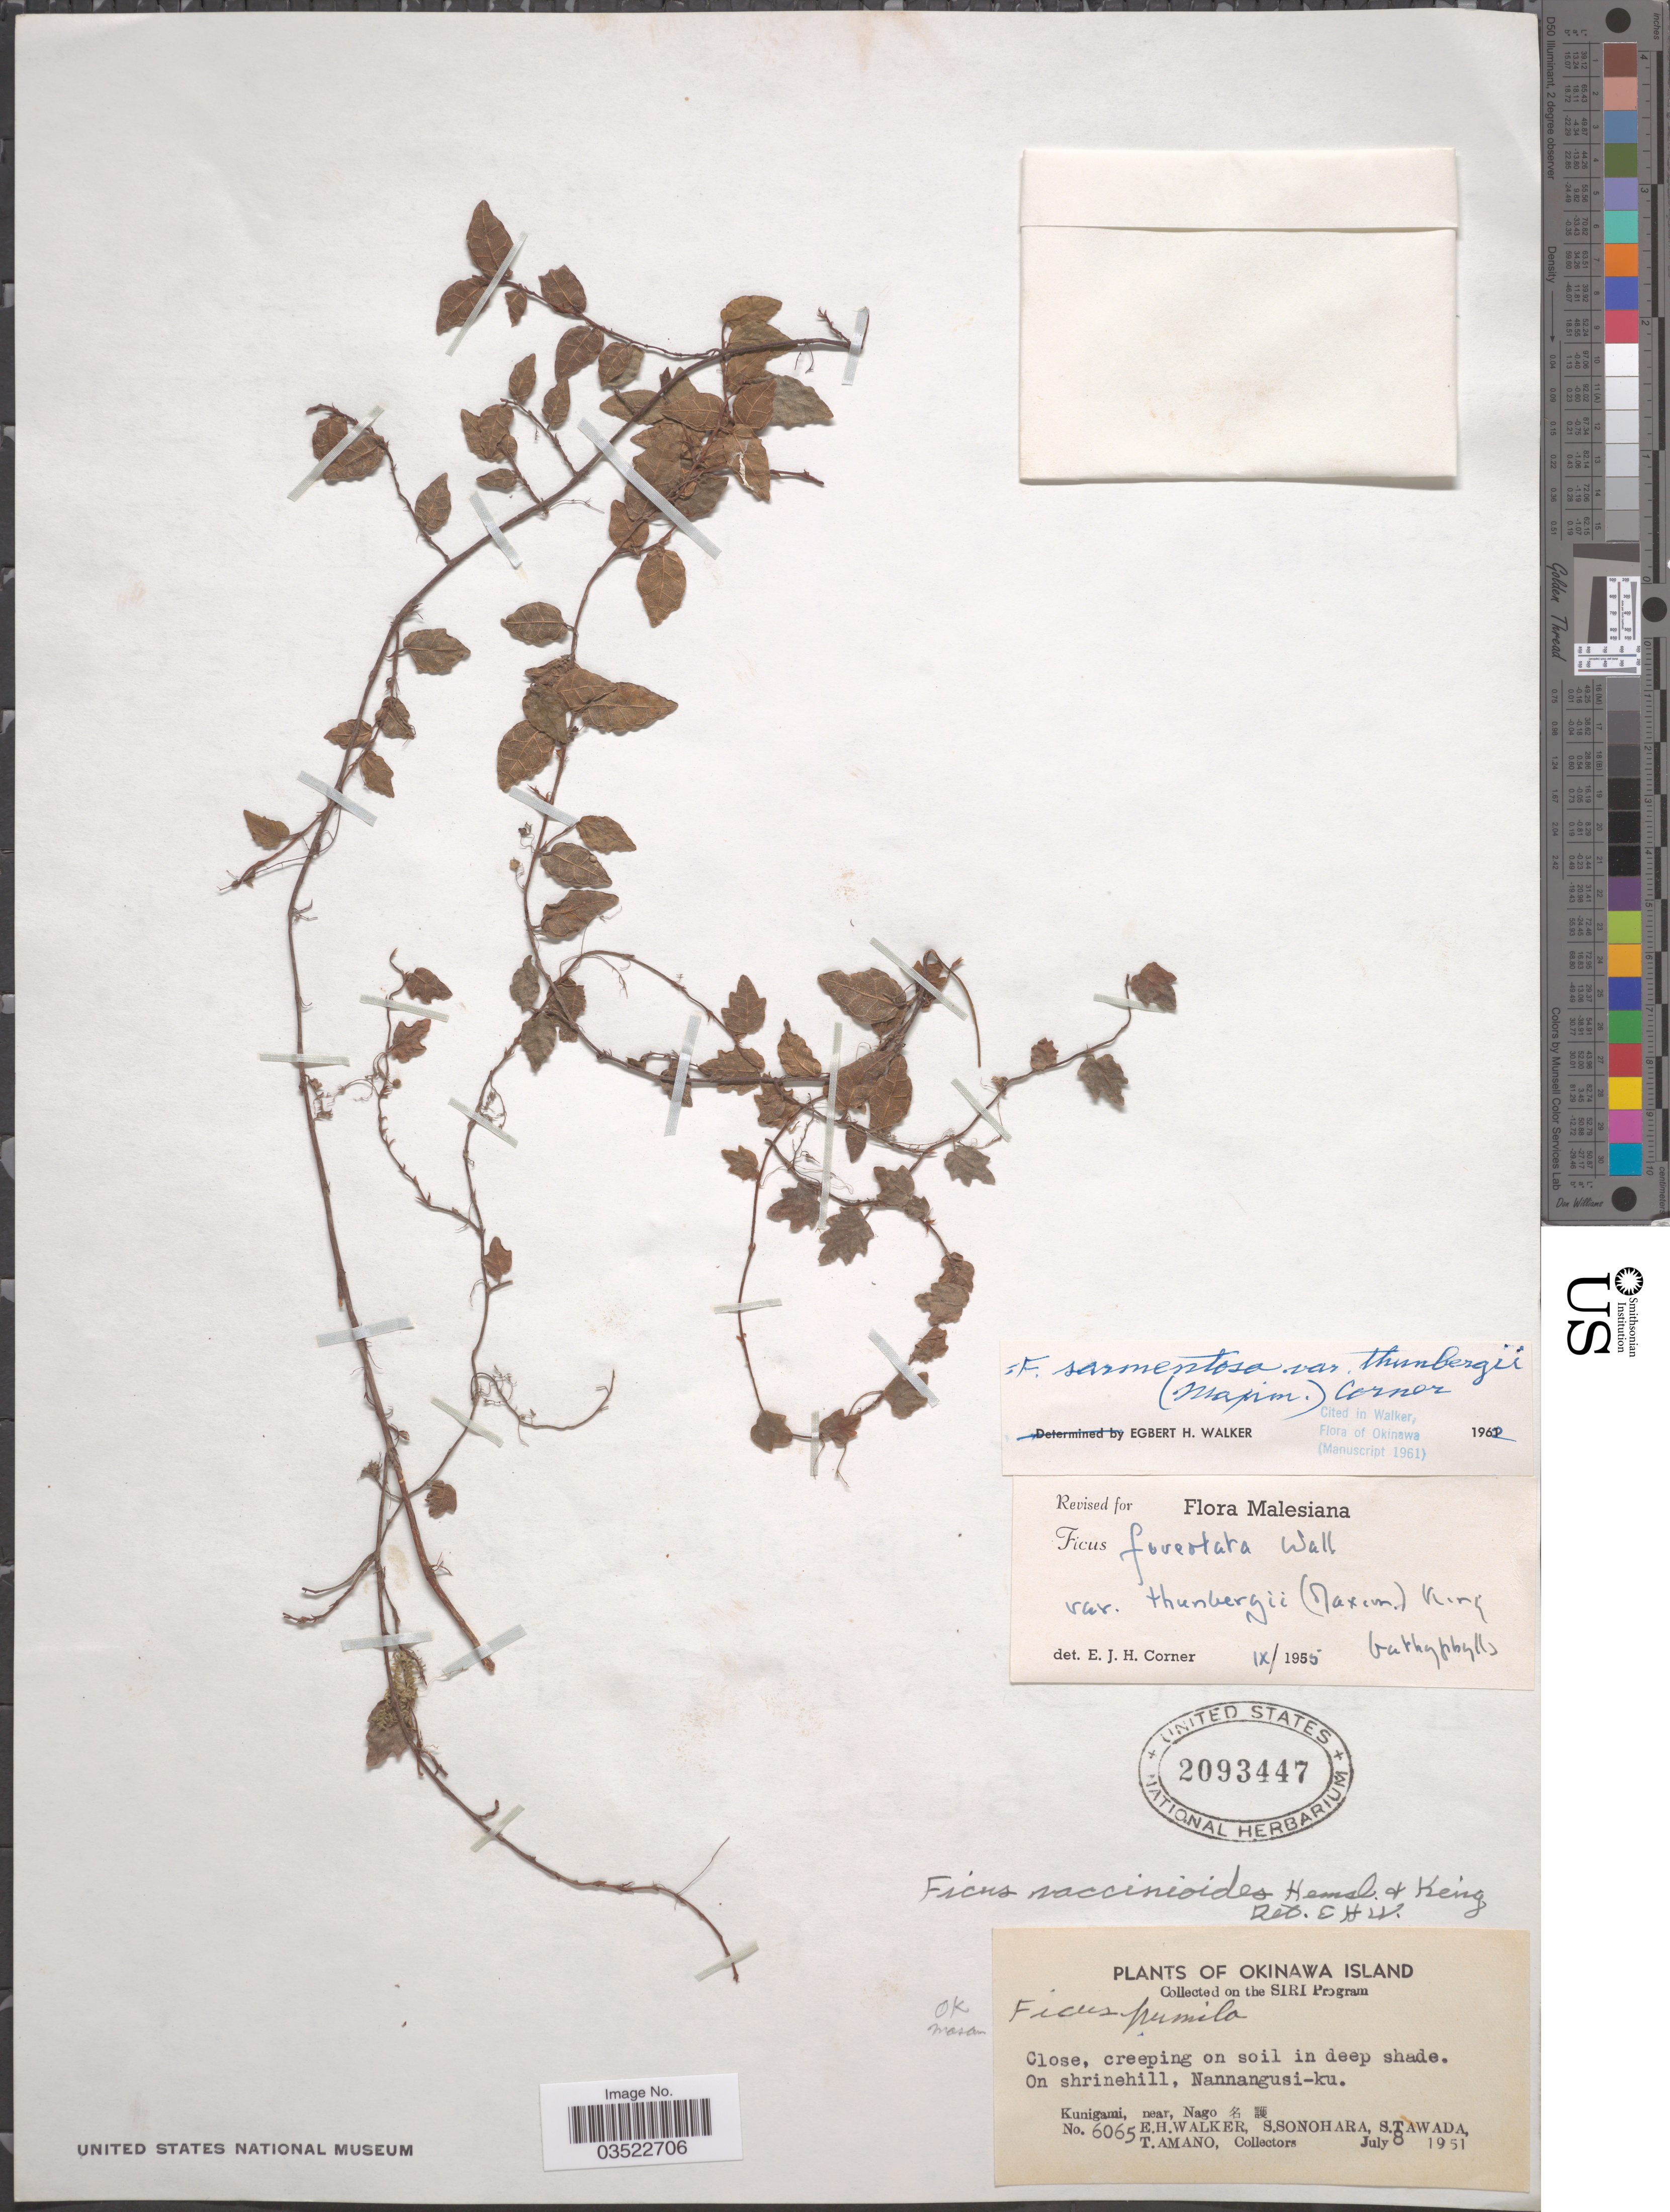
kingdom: Plantae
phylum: Tracheophyta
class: Magnoliopsida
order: Rosales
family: Moraceae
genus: Ficus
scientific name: Ficus sarmentosa var. thunbergii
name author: (Maxim.) Corner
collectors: E. H. Walker, S. Sonohara, S. Tawada & T. Amano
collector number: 6065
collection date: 1951-07-08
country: Japan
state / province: Okinawa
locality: Okinawa Island. On shrinehill, Nannangusi-ku. Kunigami, near, Nago X.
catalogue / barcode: US 2093447